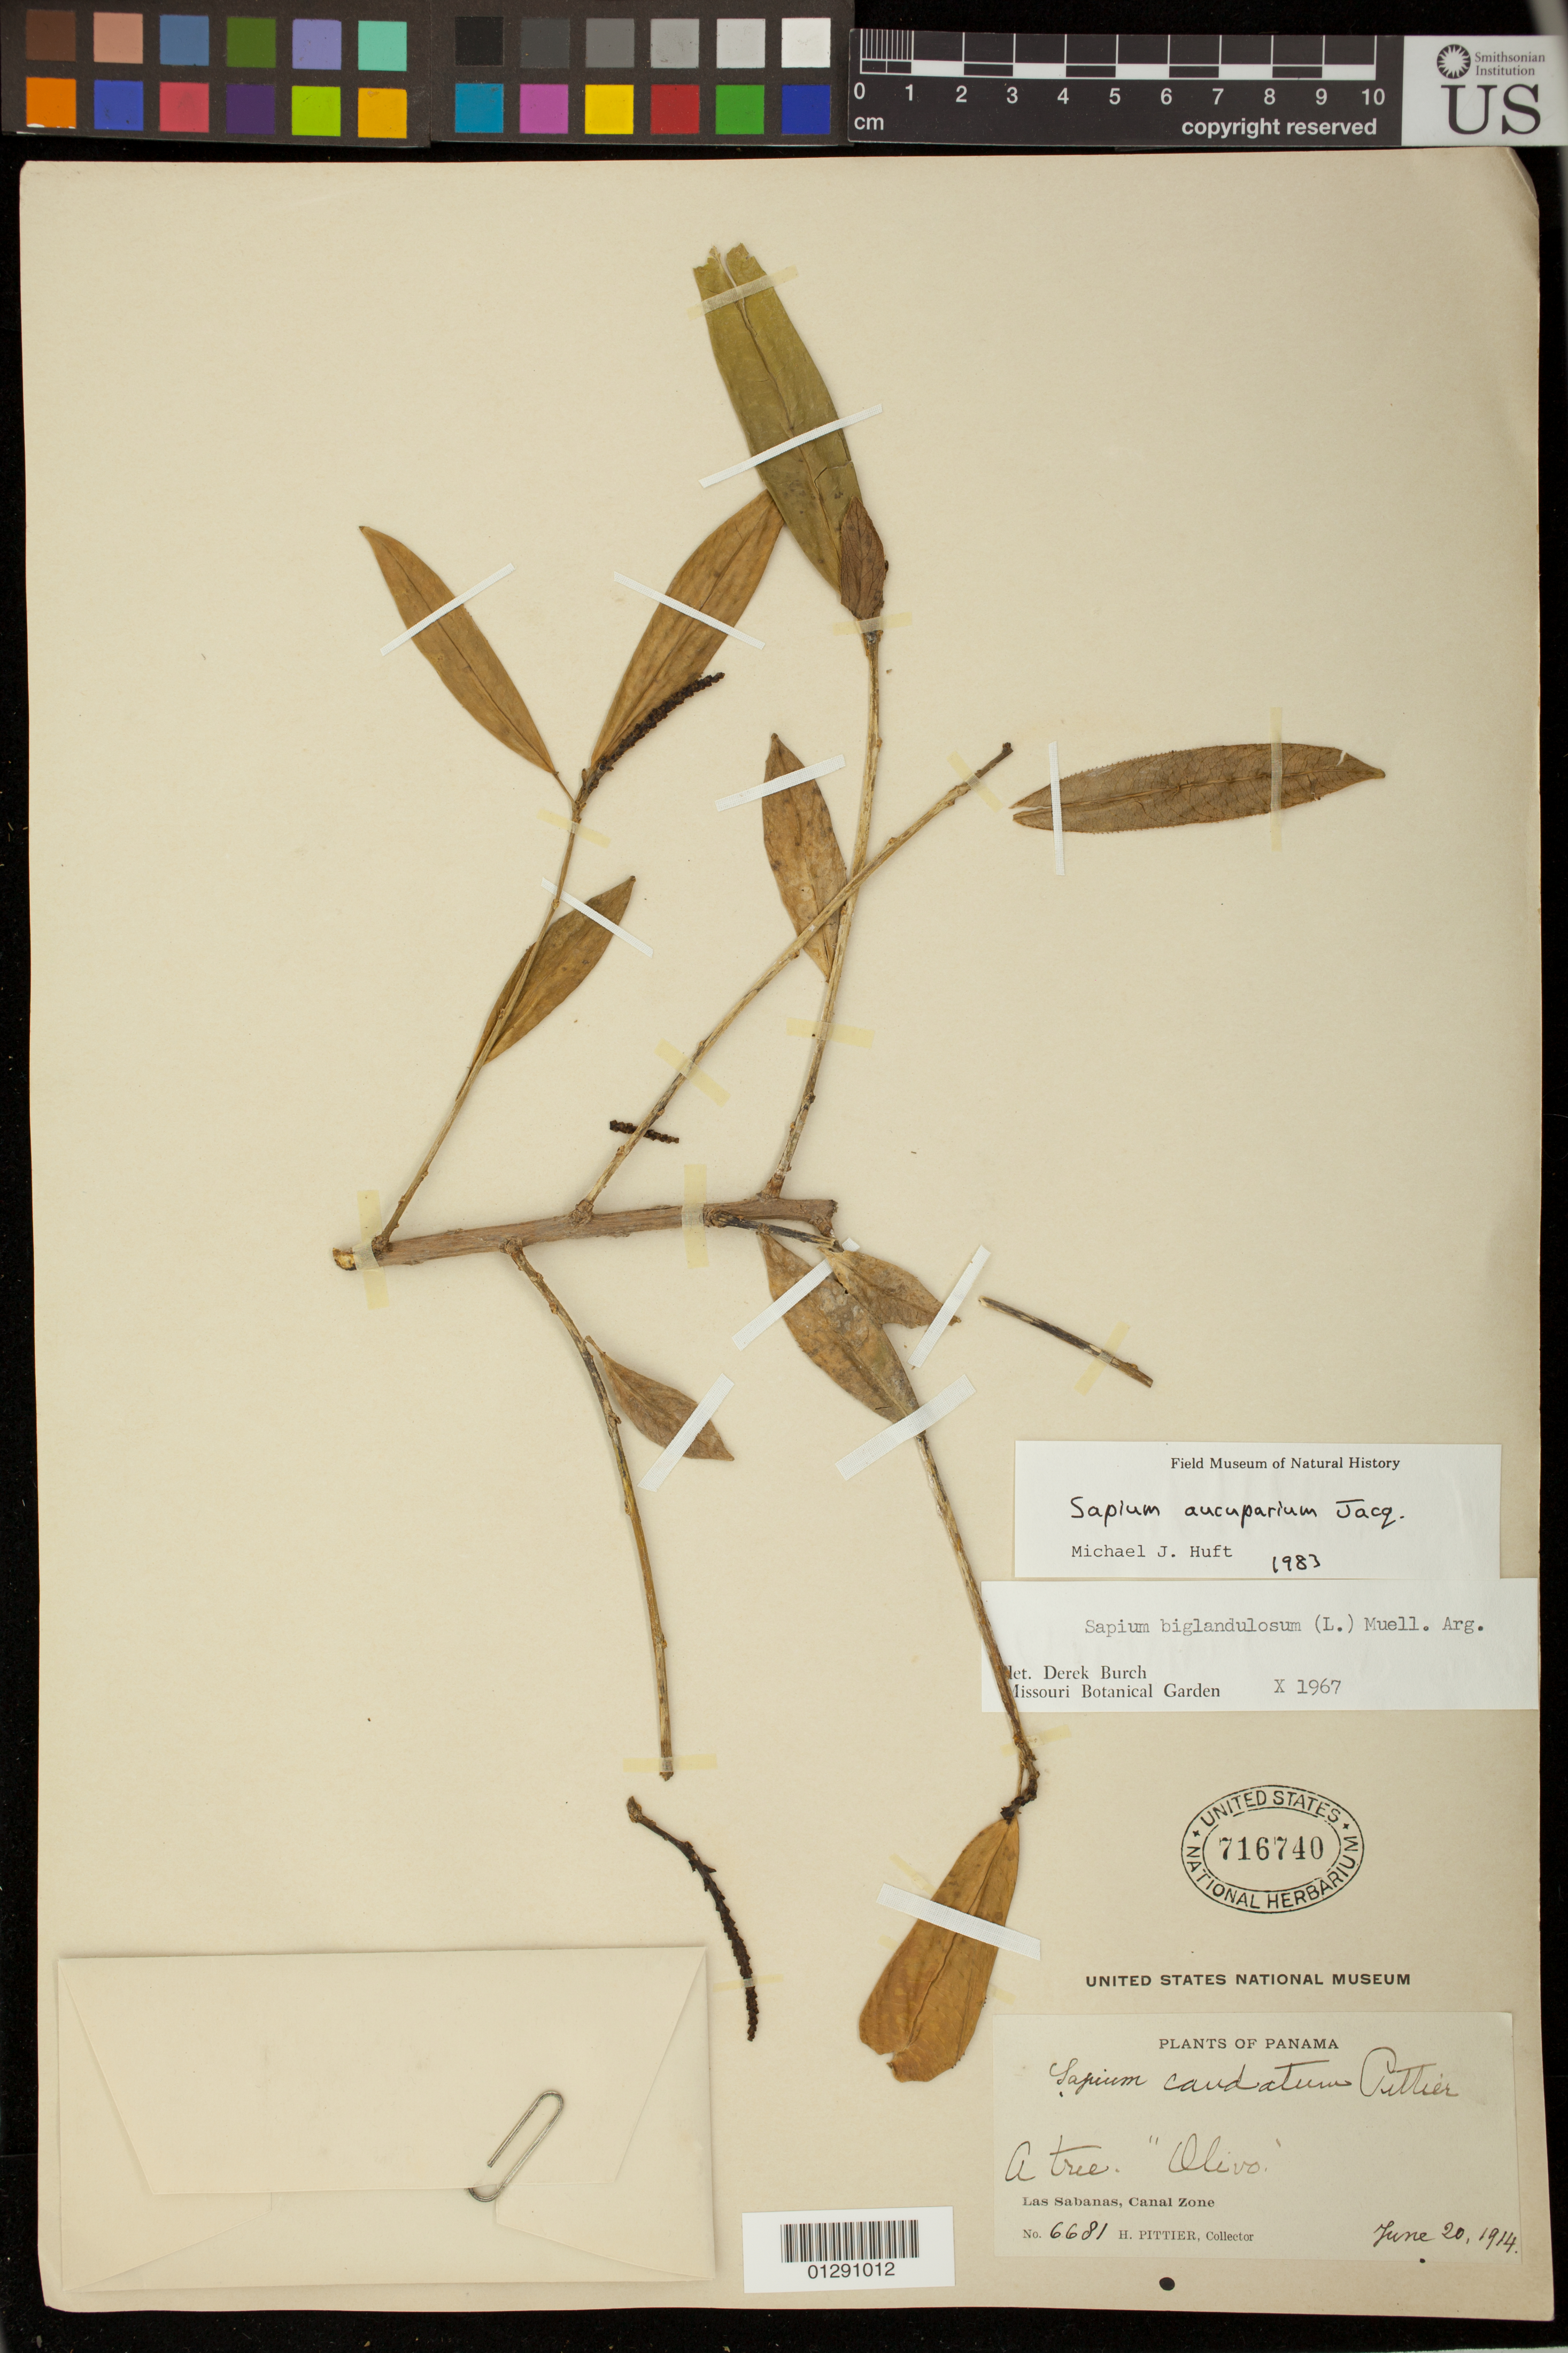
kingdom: Plantae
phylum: Tracheophyta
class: Magnoliopsida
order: Malpighiales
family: Euphorbiaceae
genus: Sapium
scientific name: Sapium aucuparium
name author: Jacq.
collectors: H. F. Pittier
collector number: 6681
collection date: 1914-06-20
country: Panama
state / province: Coclé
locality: Las Sabanas, Canal Zone.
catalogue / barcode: US 716740